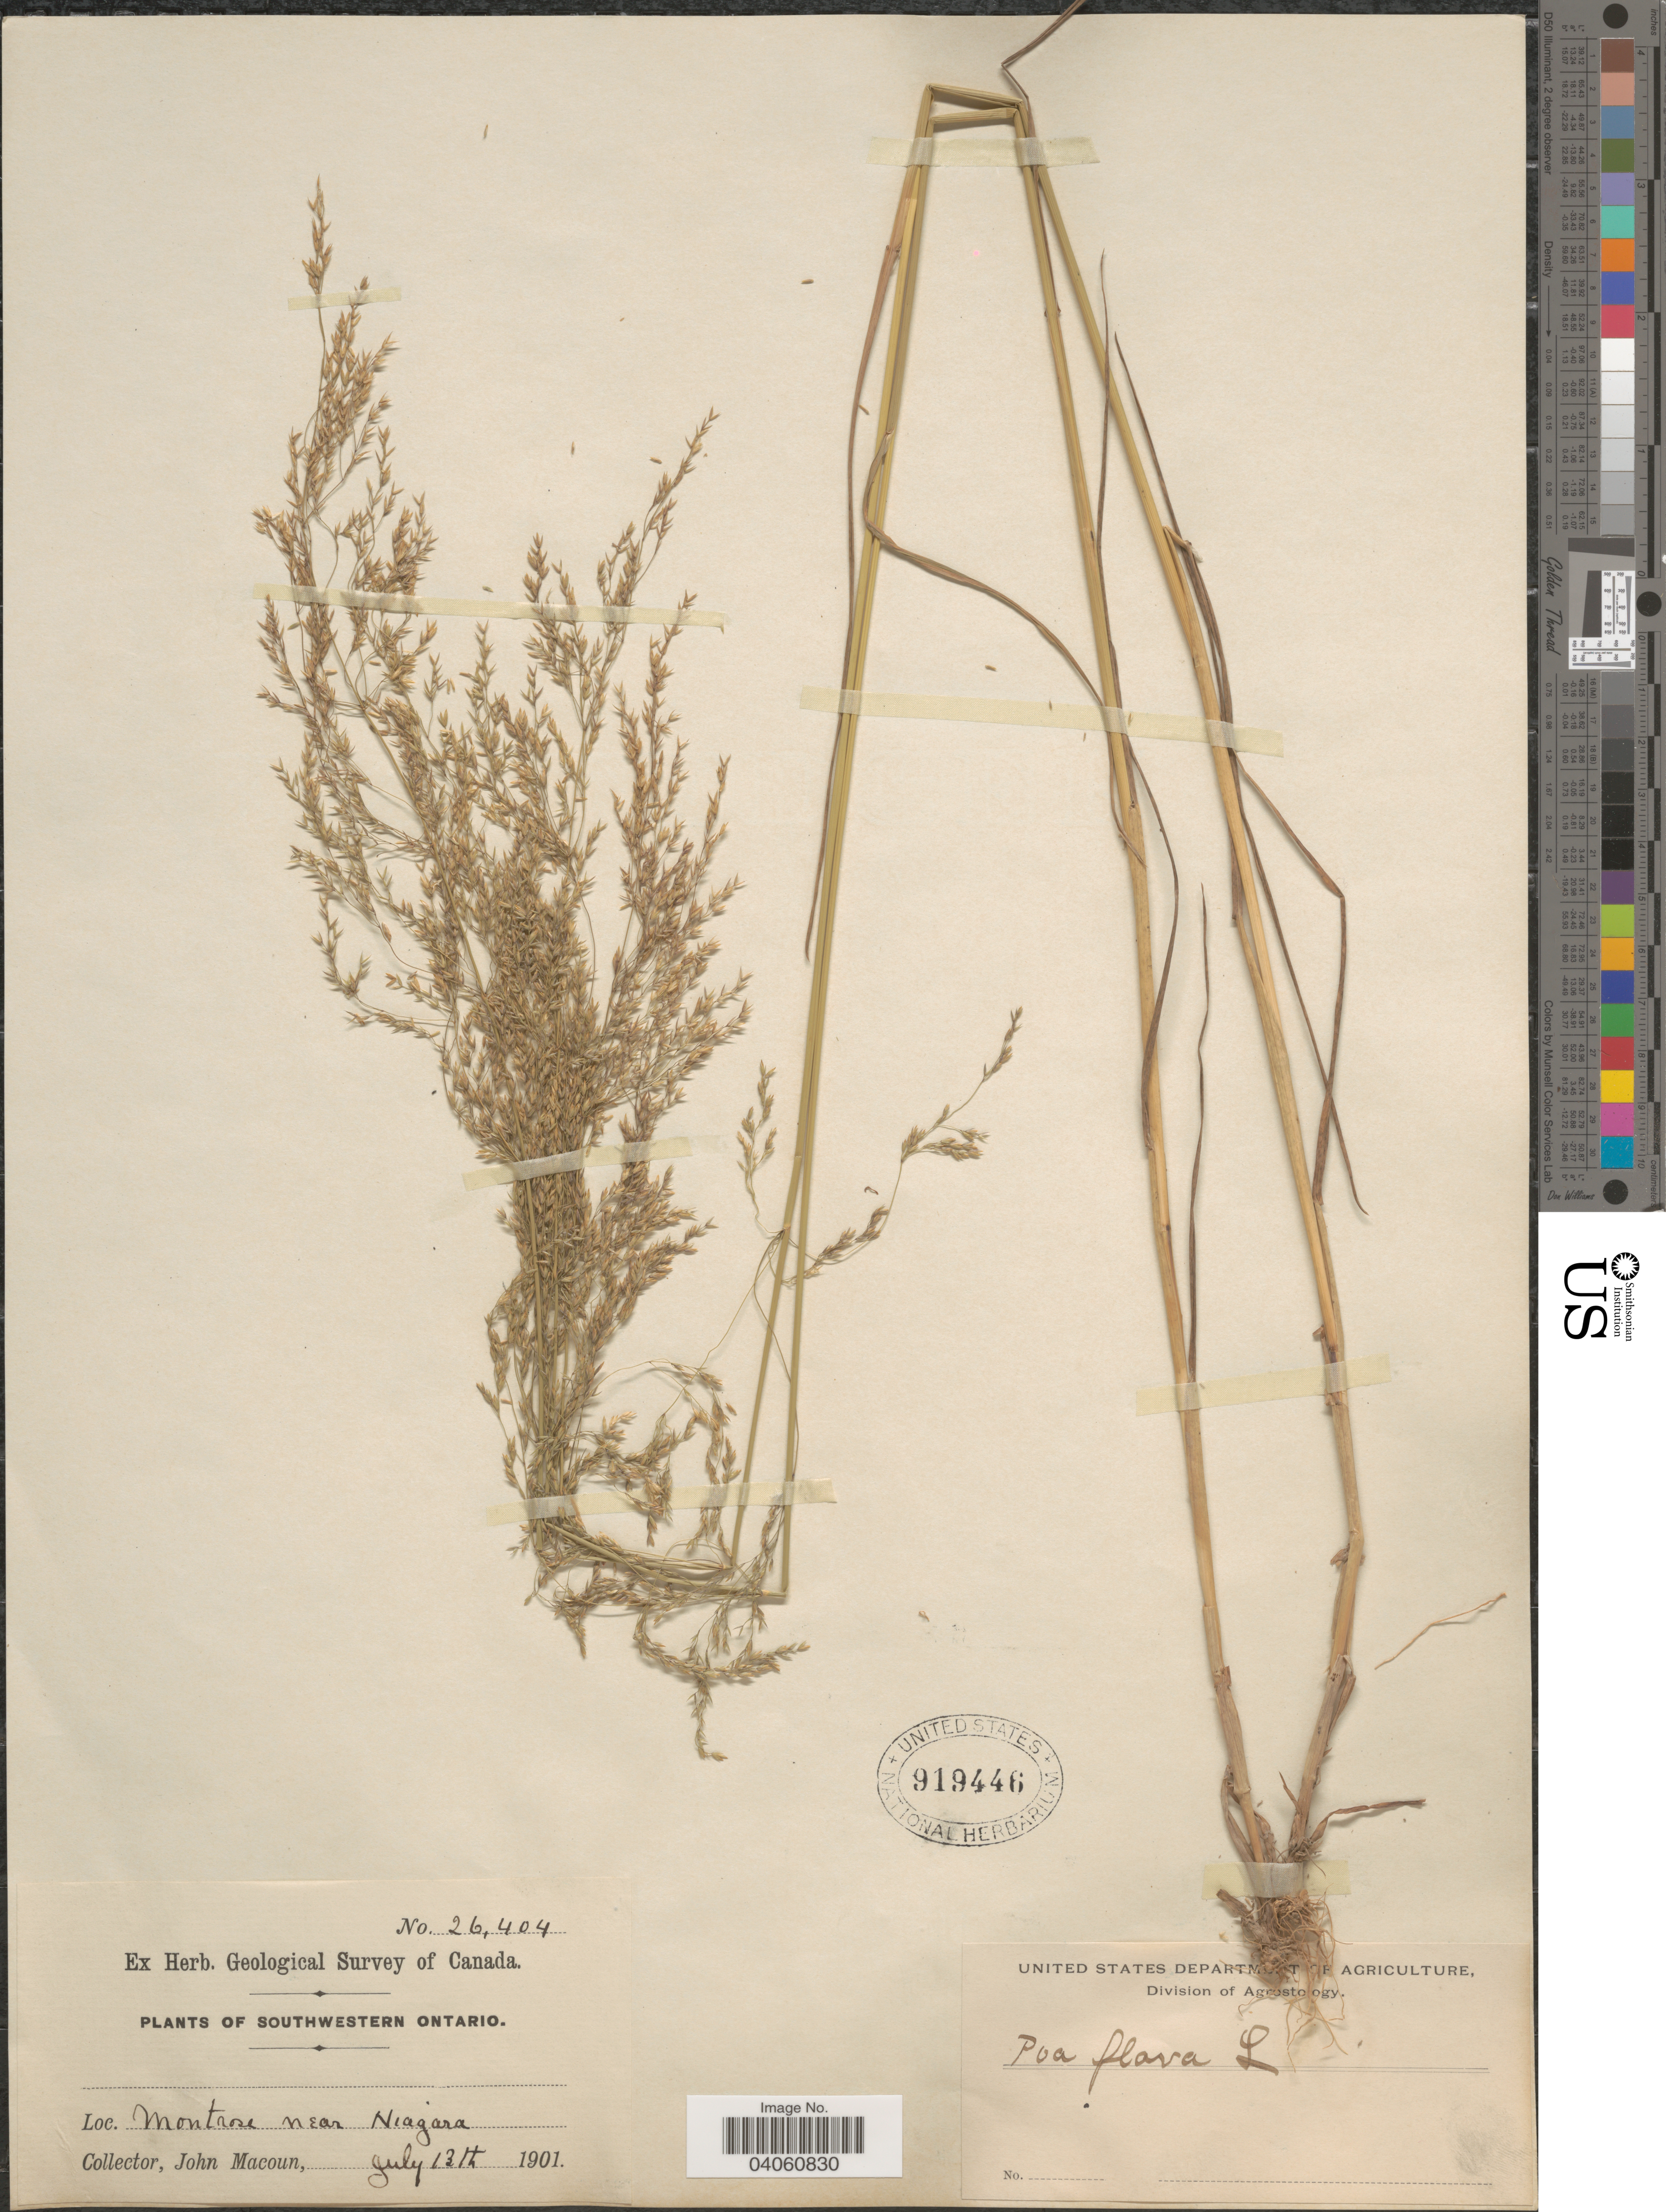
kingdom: Plantae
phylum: Tracheophyta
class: Liliopsida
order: Poales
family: Poaceae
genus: Poa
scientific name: Poa palustris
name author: L.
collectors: J. Macoun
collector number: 26404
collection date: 1901-07-13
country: Canada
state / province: Ontario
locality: Southwestern Ontario. Montrose near Niagara.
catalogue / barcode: US 919446